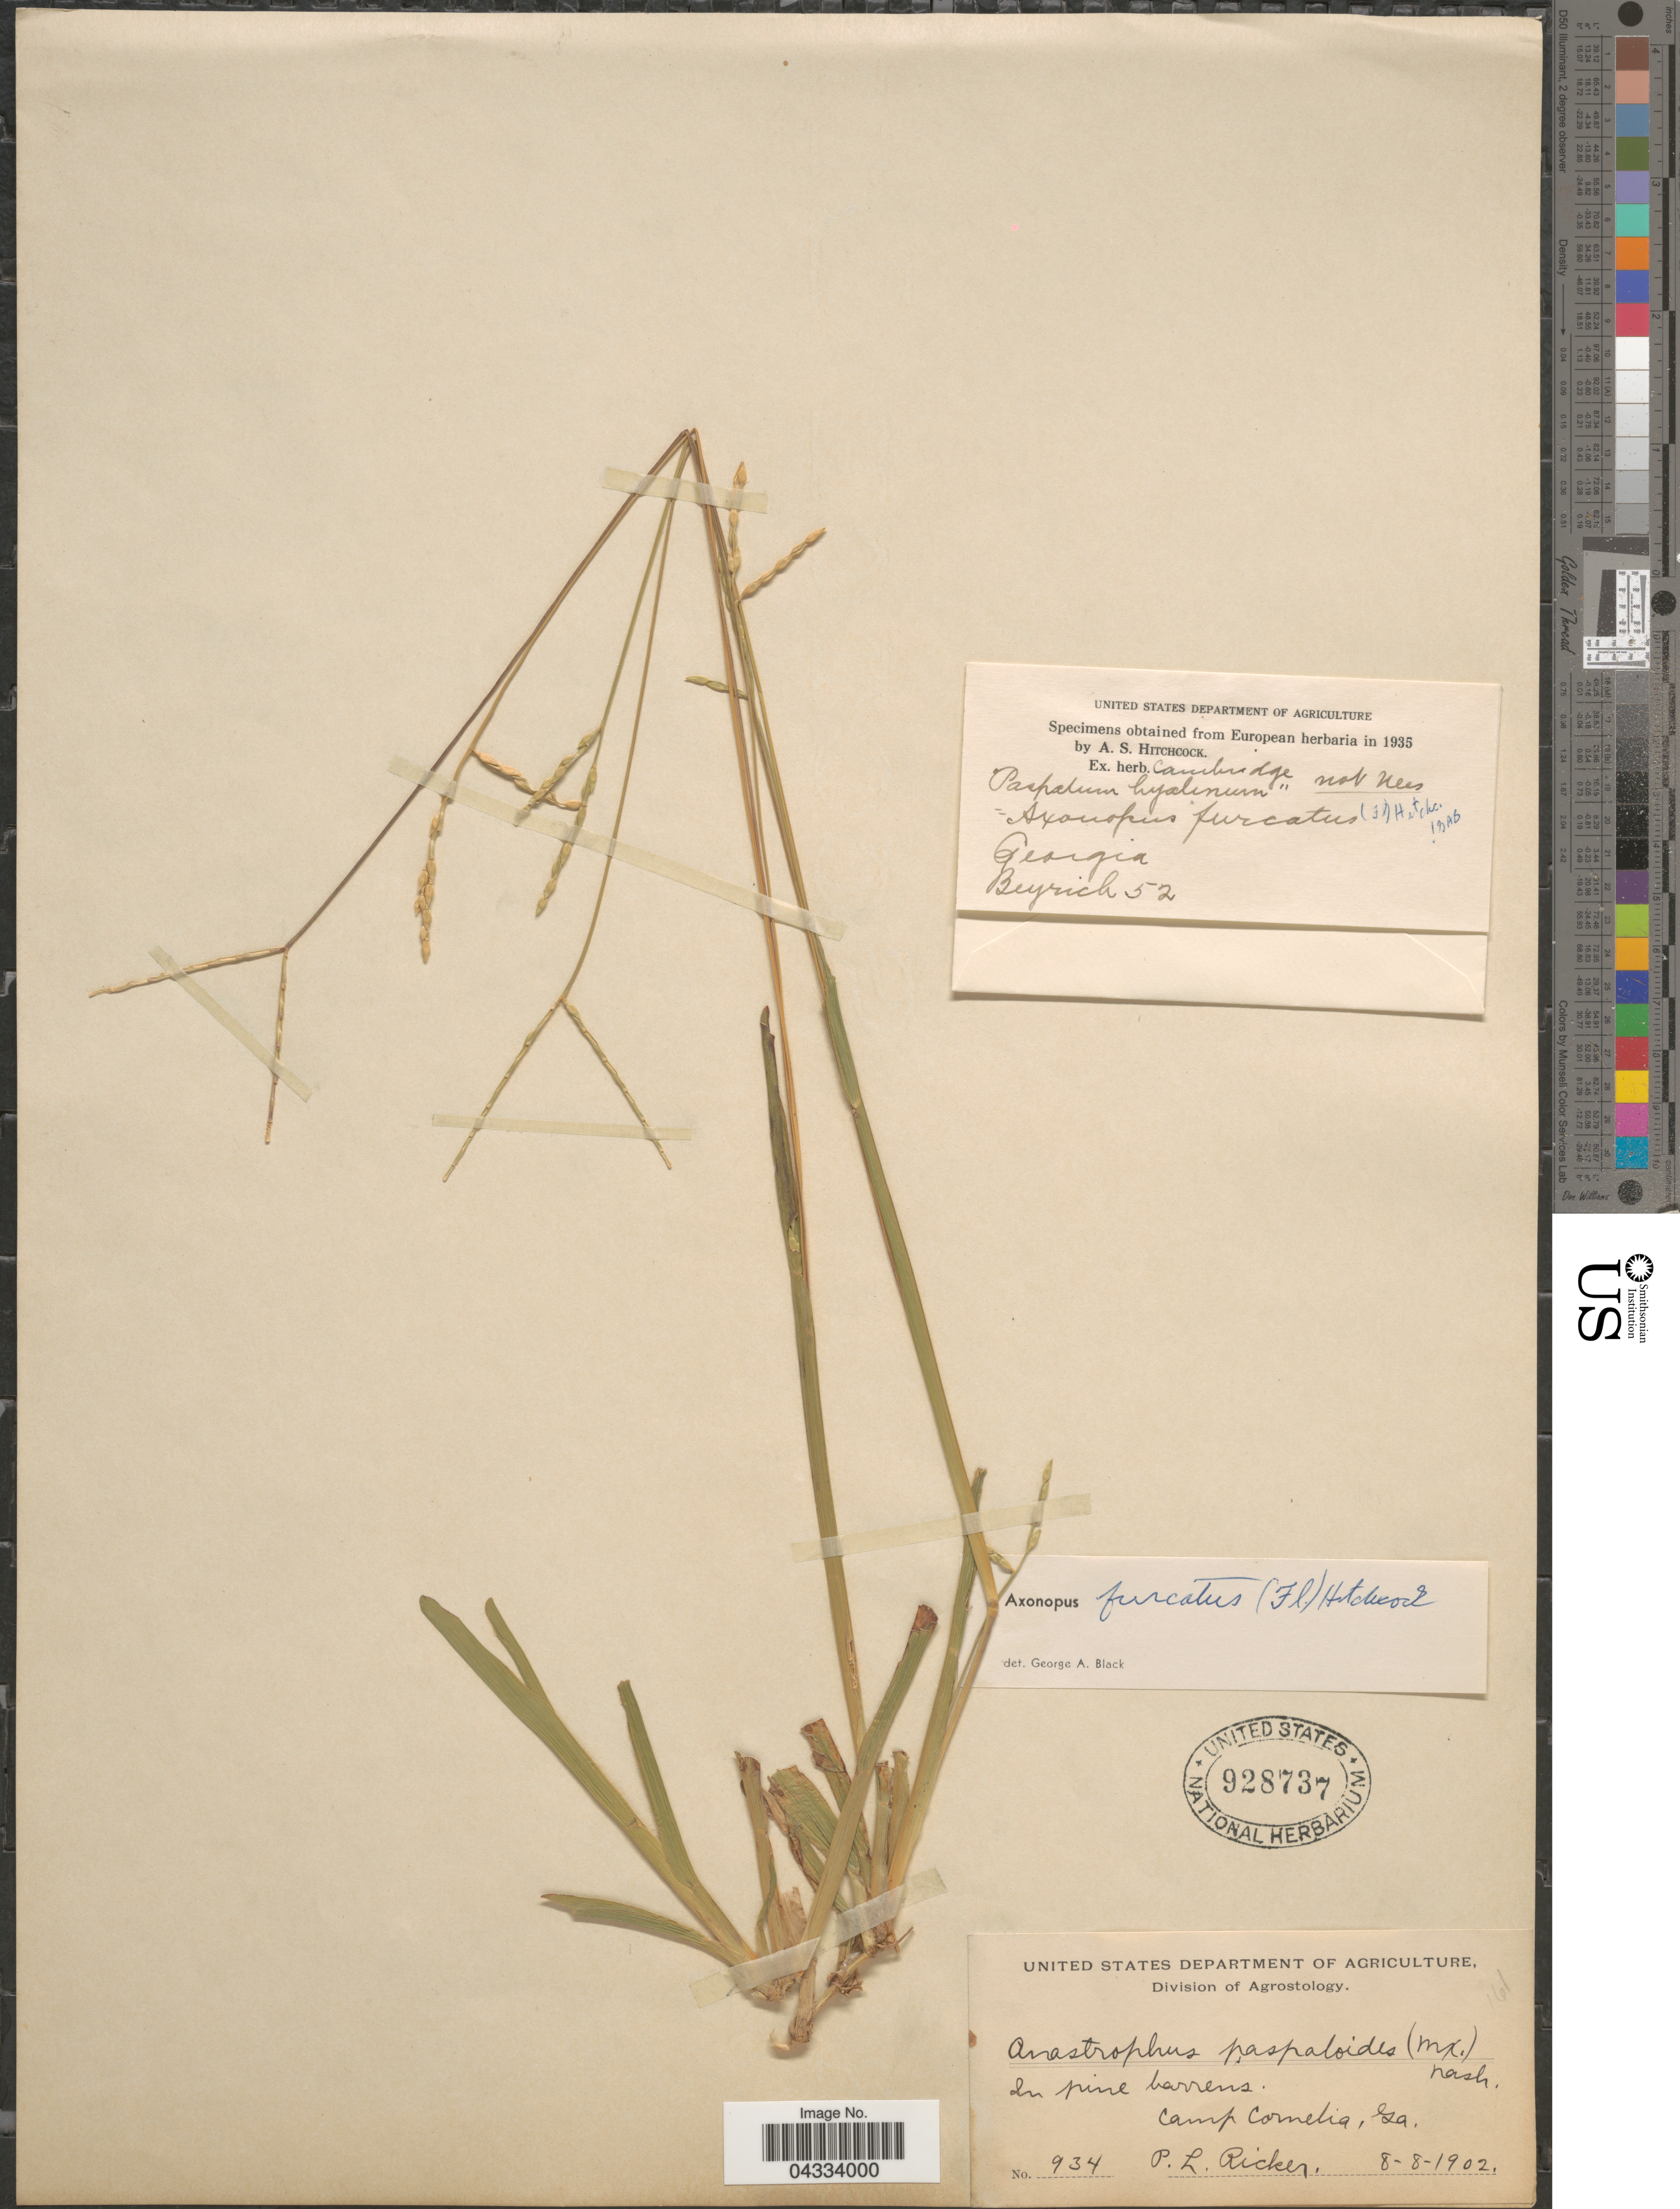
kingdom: Plantae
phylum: Tracheophyta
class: Liliopsida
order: Poales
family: Poaceae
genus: Axonopus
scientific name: Axonopus furcatus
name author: (Flüggé) Hitchc.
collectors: -. Beyrich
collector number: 52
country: United States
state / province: Georgia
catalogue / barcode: US 928737-2